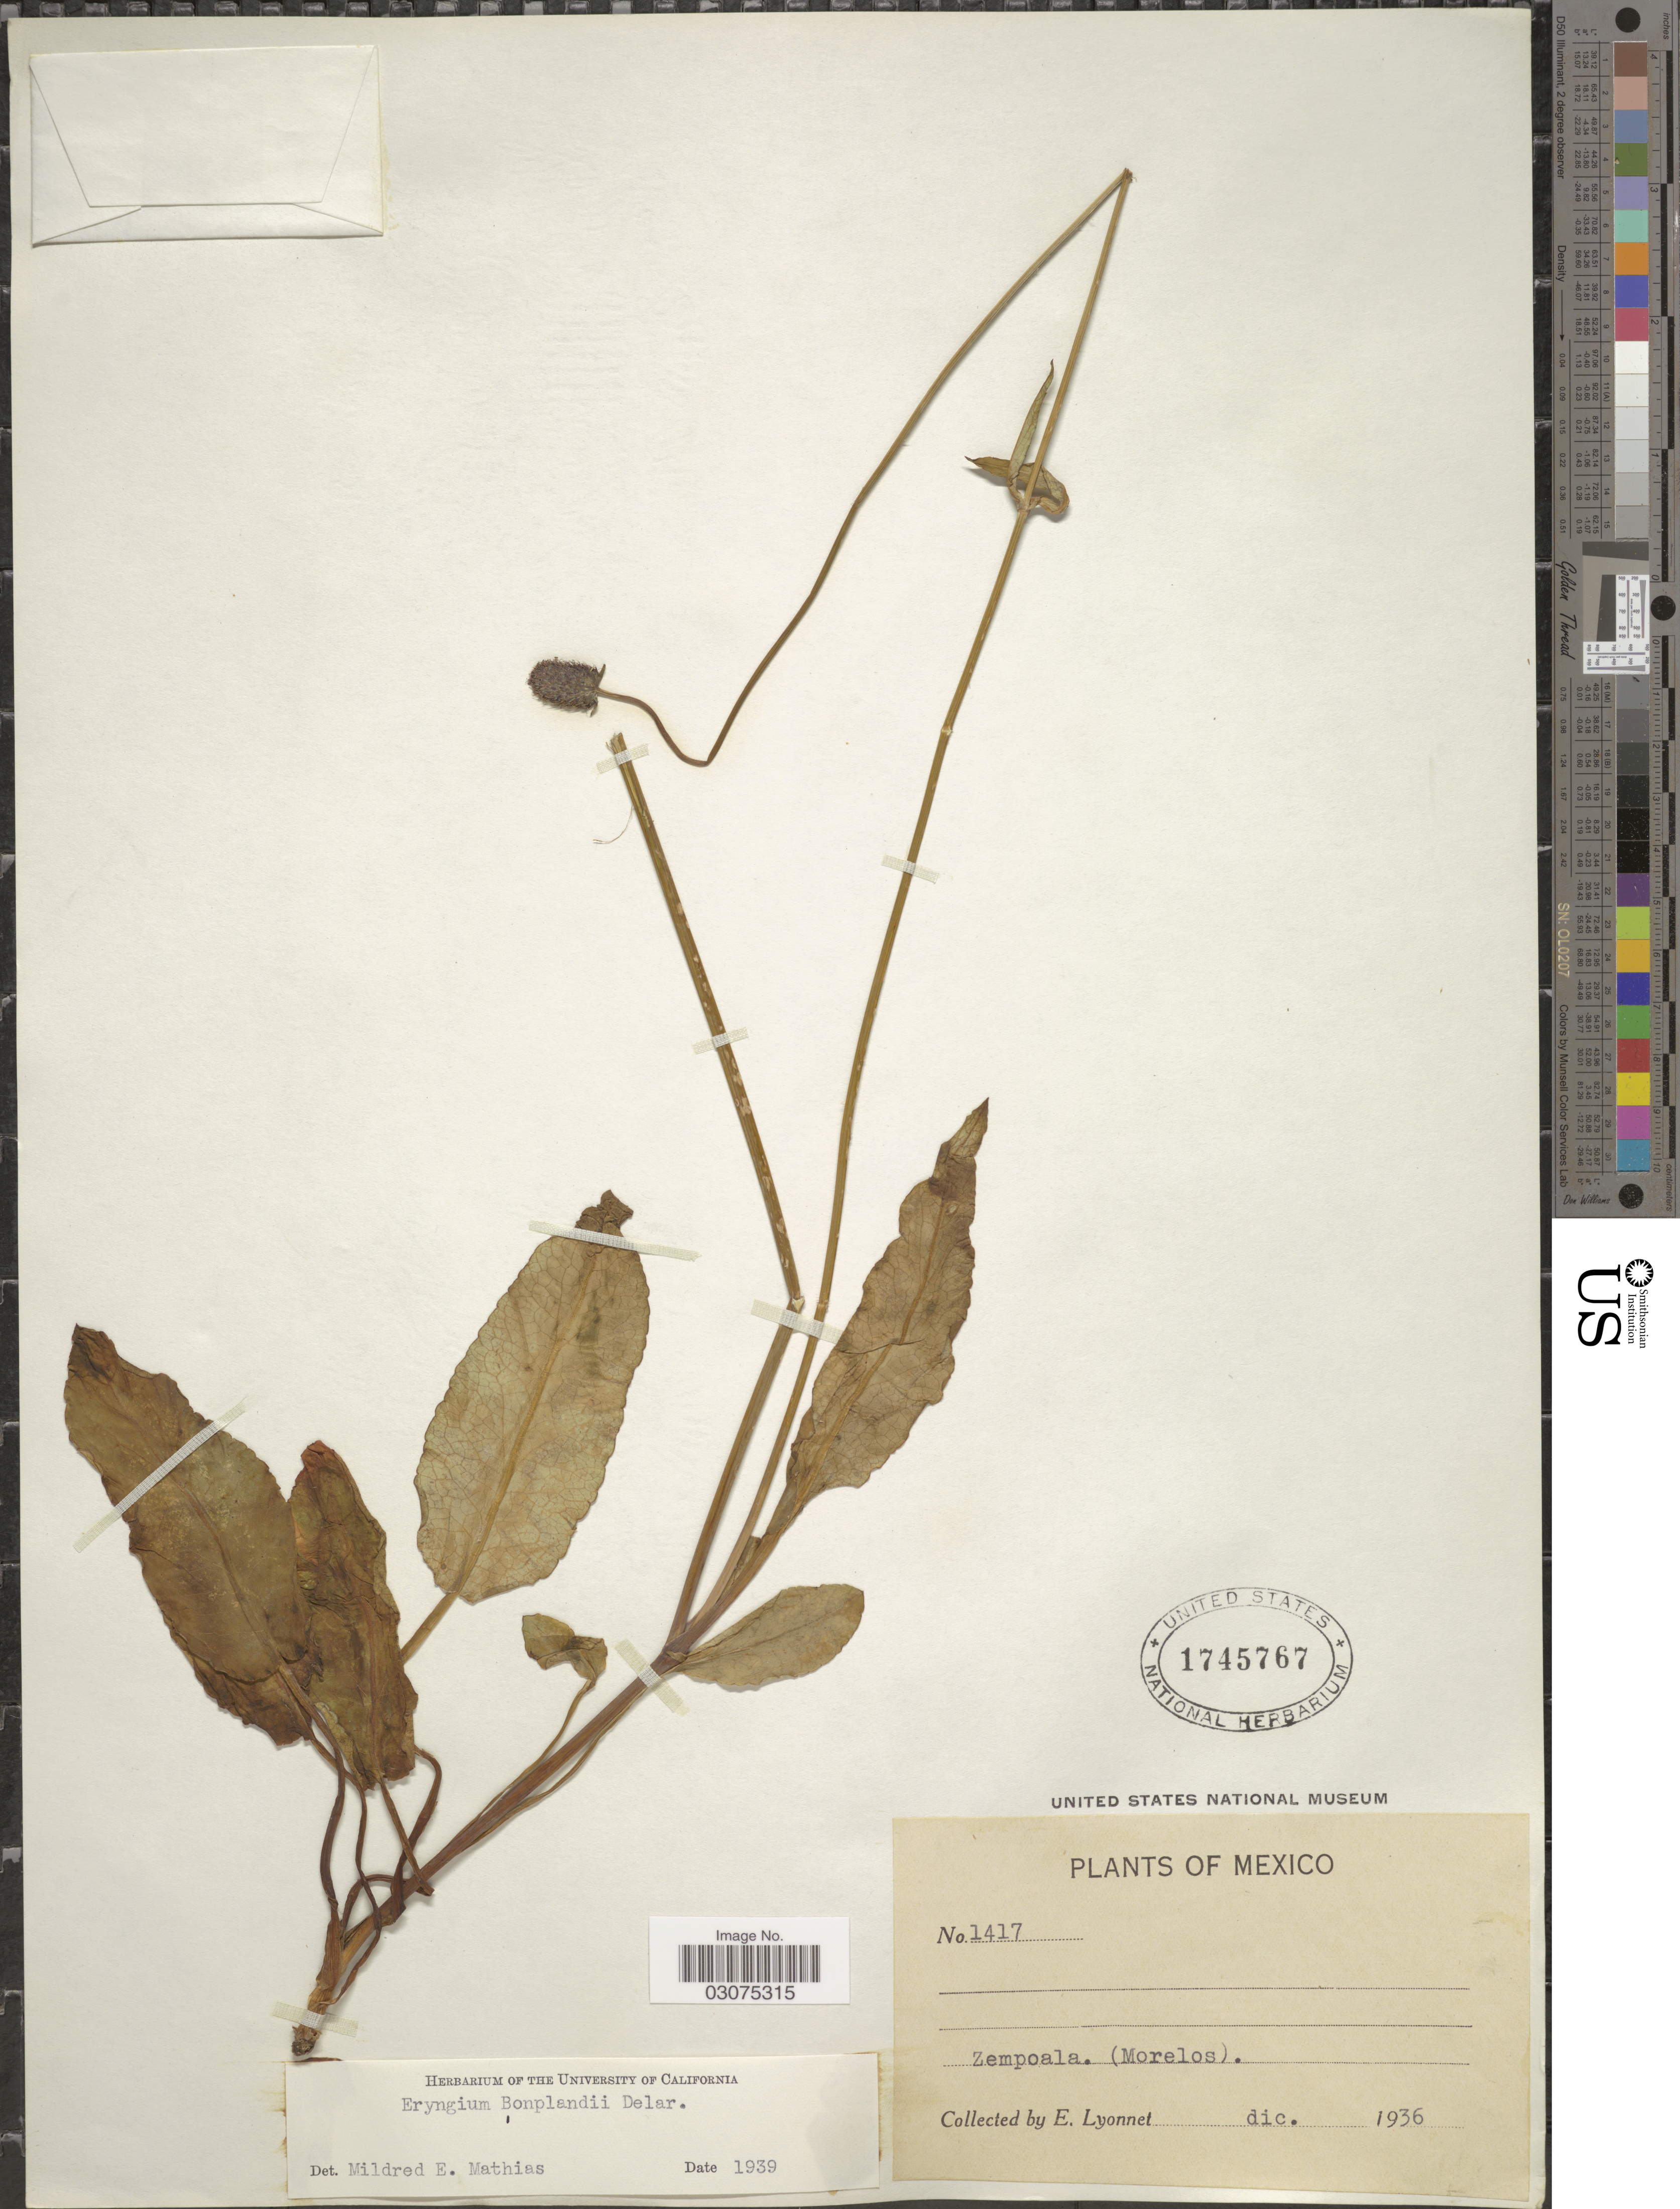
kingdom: Plantae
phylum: Tracheophyta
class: Magnoliopsida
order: Apiales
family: Apiaceae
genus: Eryngium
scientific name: Eryngium bonplandii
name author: F. Delaroche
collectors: E. Lyonnet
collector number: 1417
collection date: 1936-12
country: Mexico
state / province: Morelos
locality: Zempoala.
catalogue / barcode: US 1745767